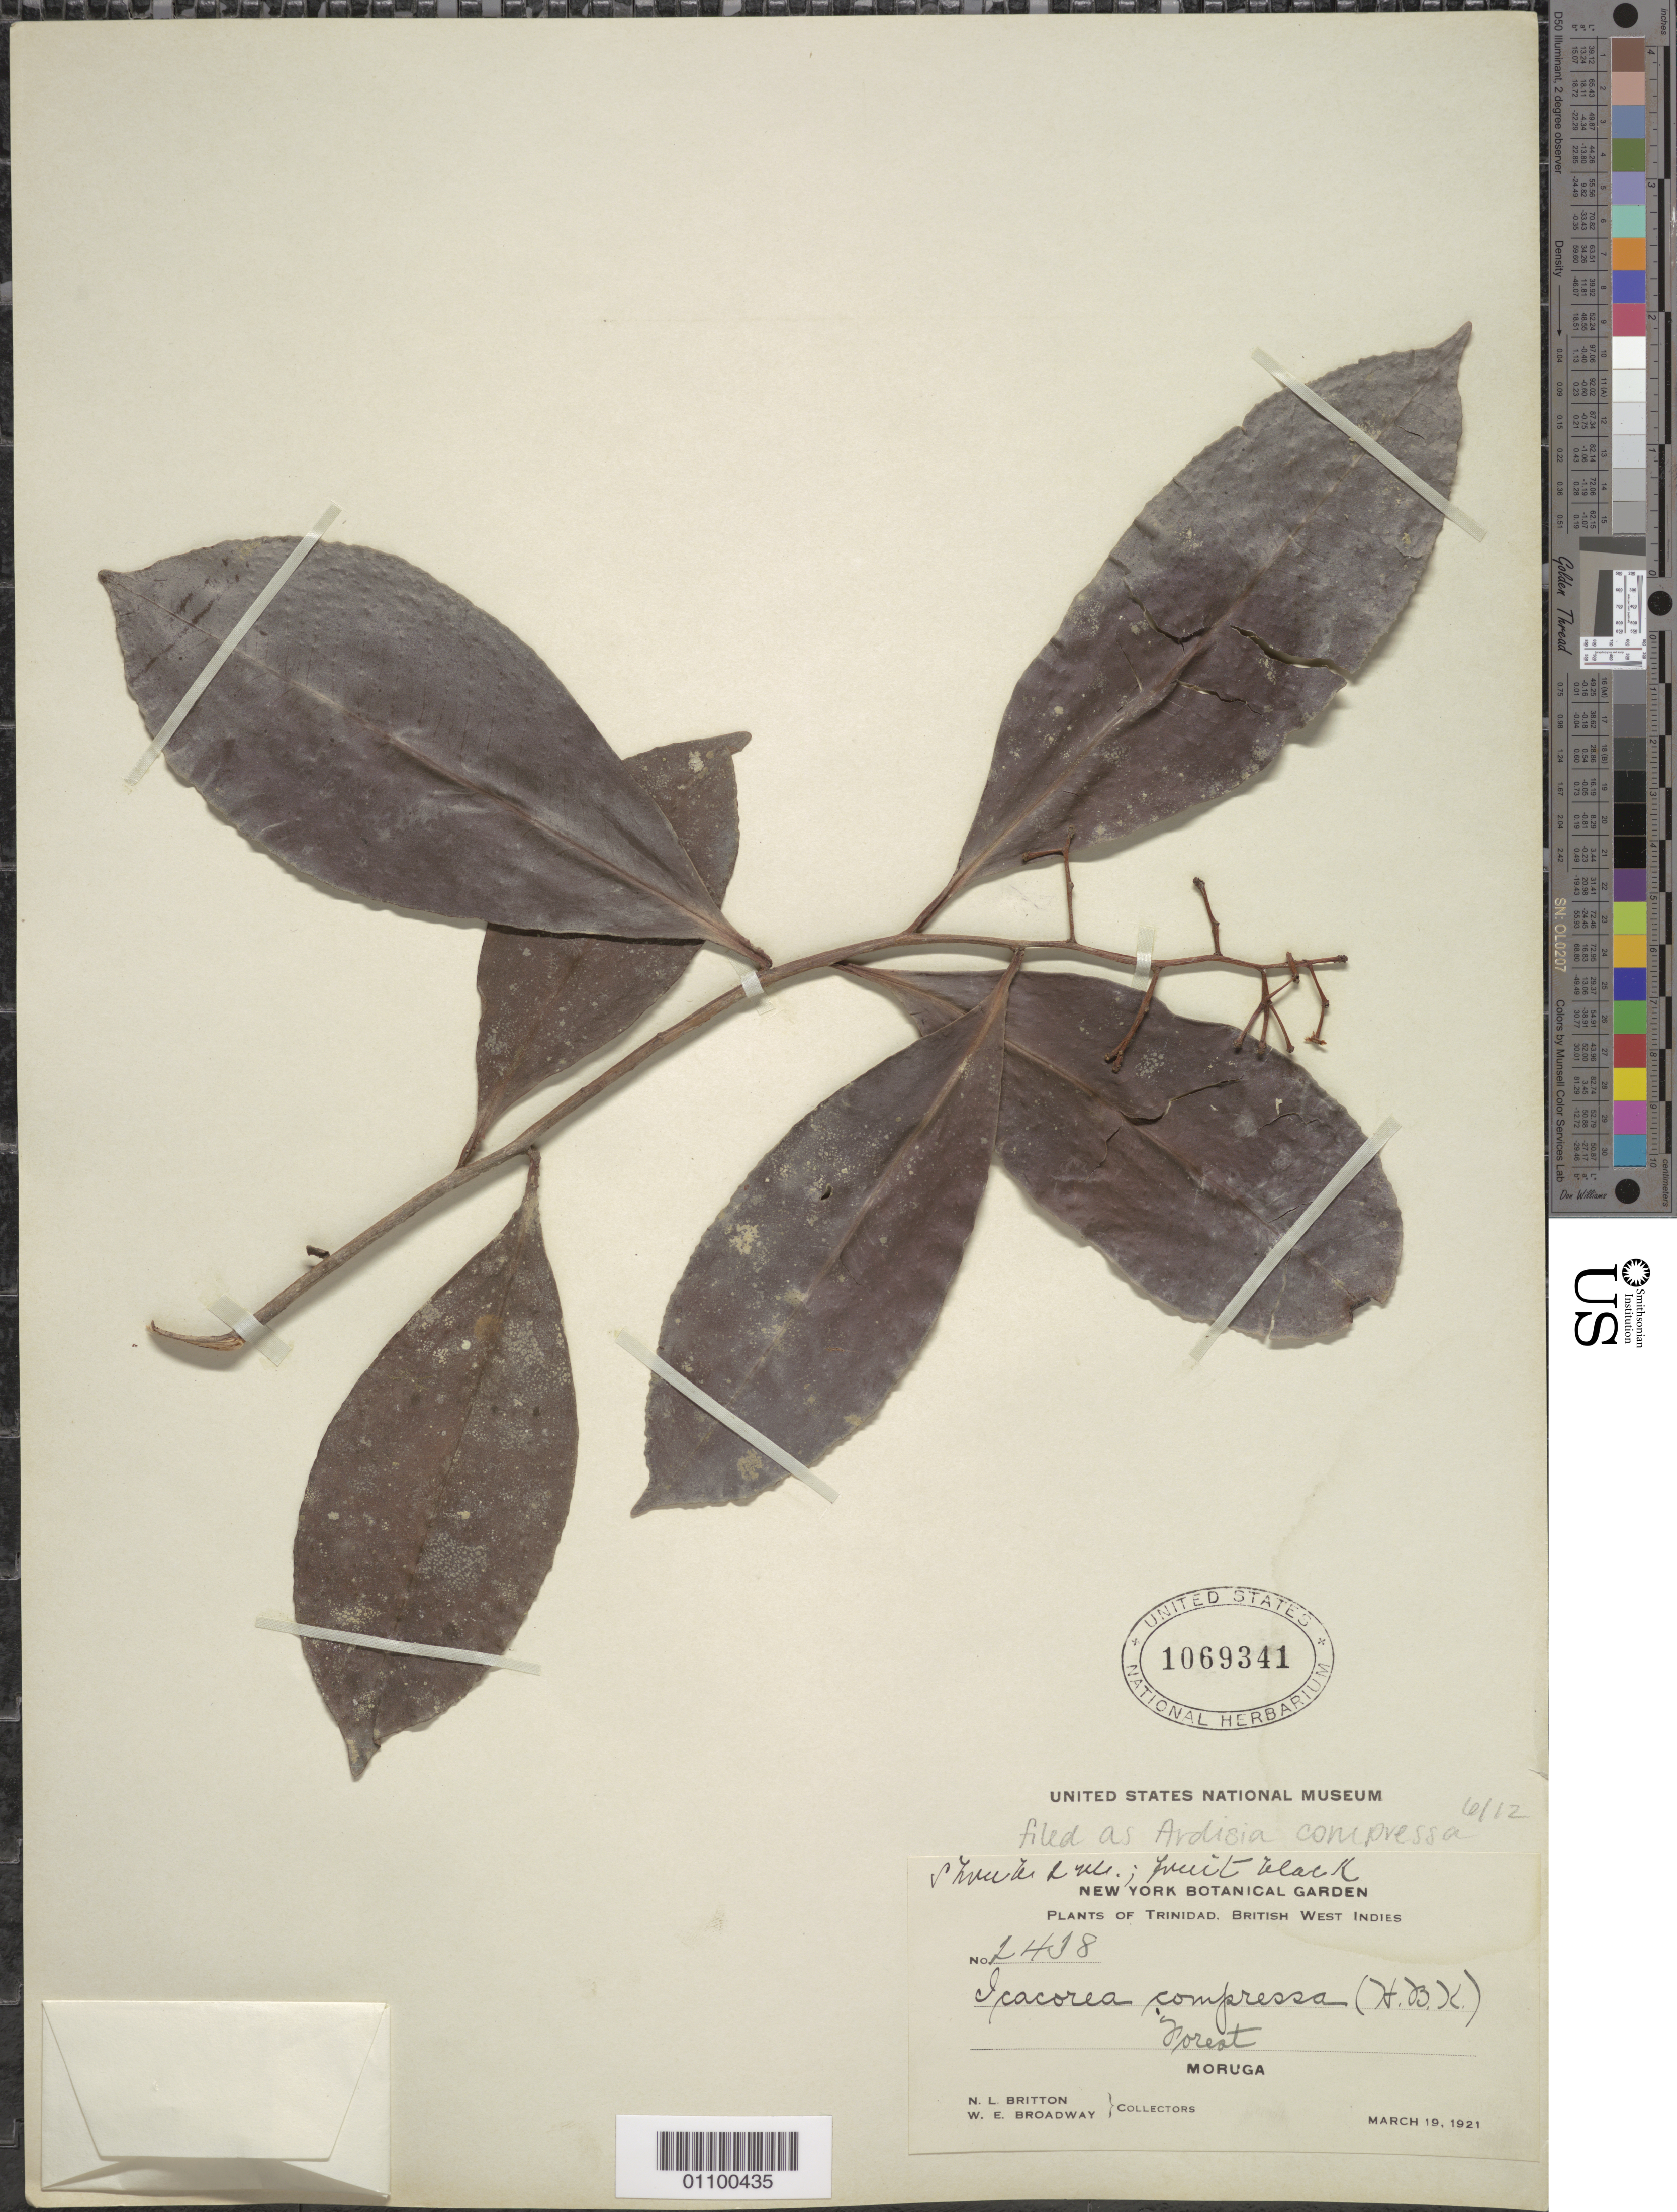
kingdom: Plantae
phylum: Tracheophyta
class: Magnoliopsida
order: Ericales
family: Primulaceae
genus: Ardisia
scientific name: Ardisia compressa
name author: Kunth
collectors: N. Britton & W. E. Broadway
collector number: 2438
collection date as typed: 19 Mar 1921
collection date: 1921-03-19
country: Trinidad and Tobago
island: Trinidad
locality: Moruga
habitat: forest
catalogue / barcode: US 1069341